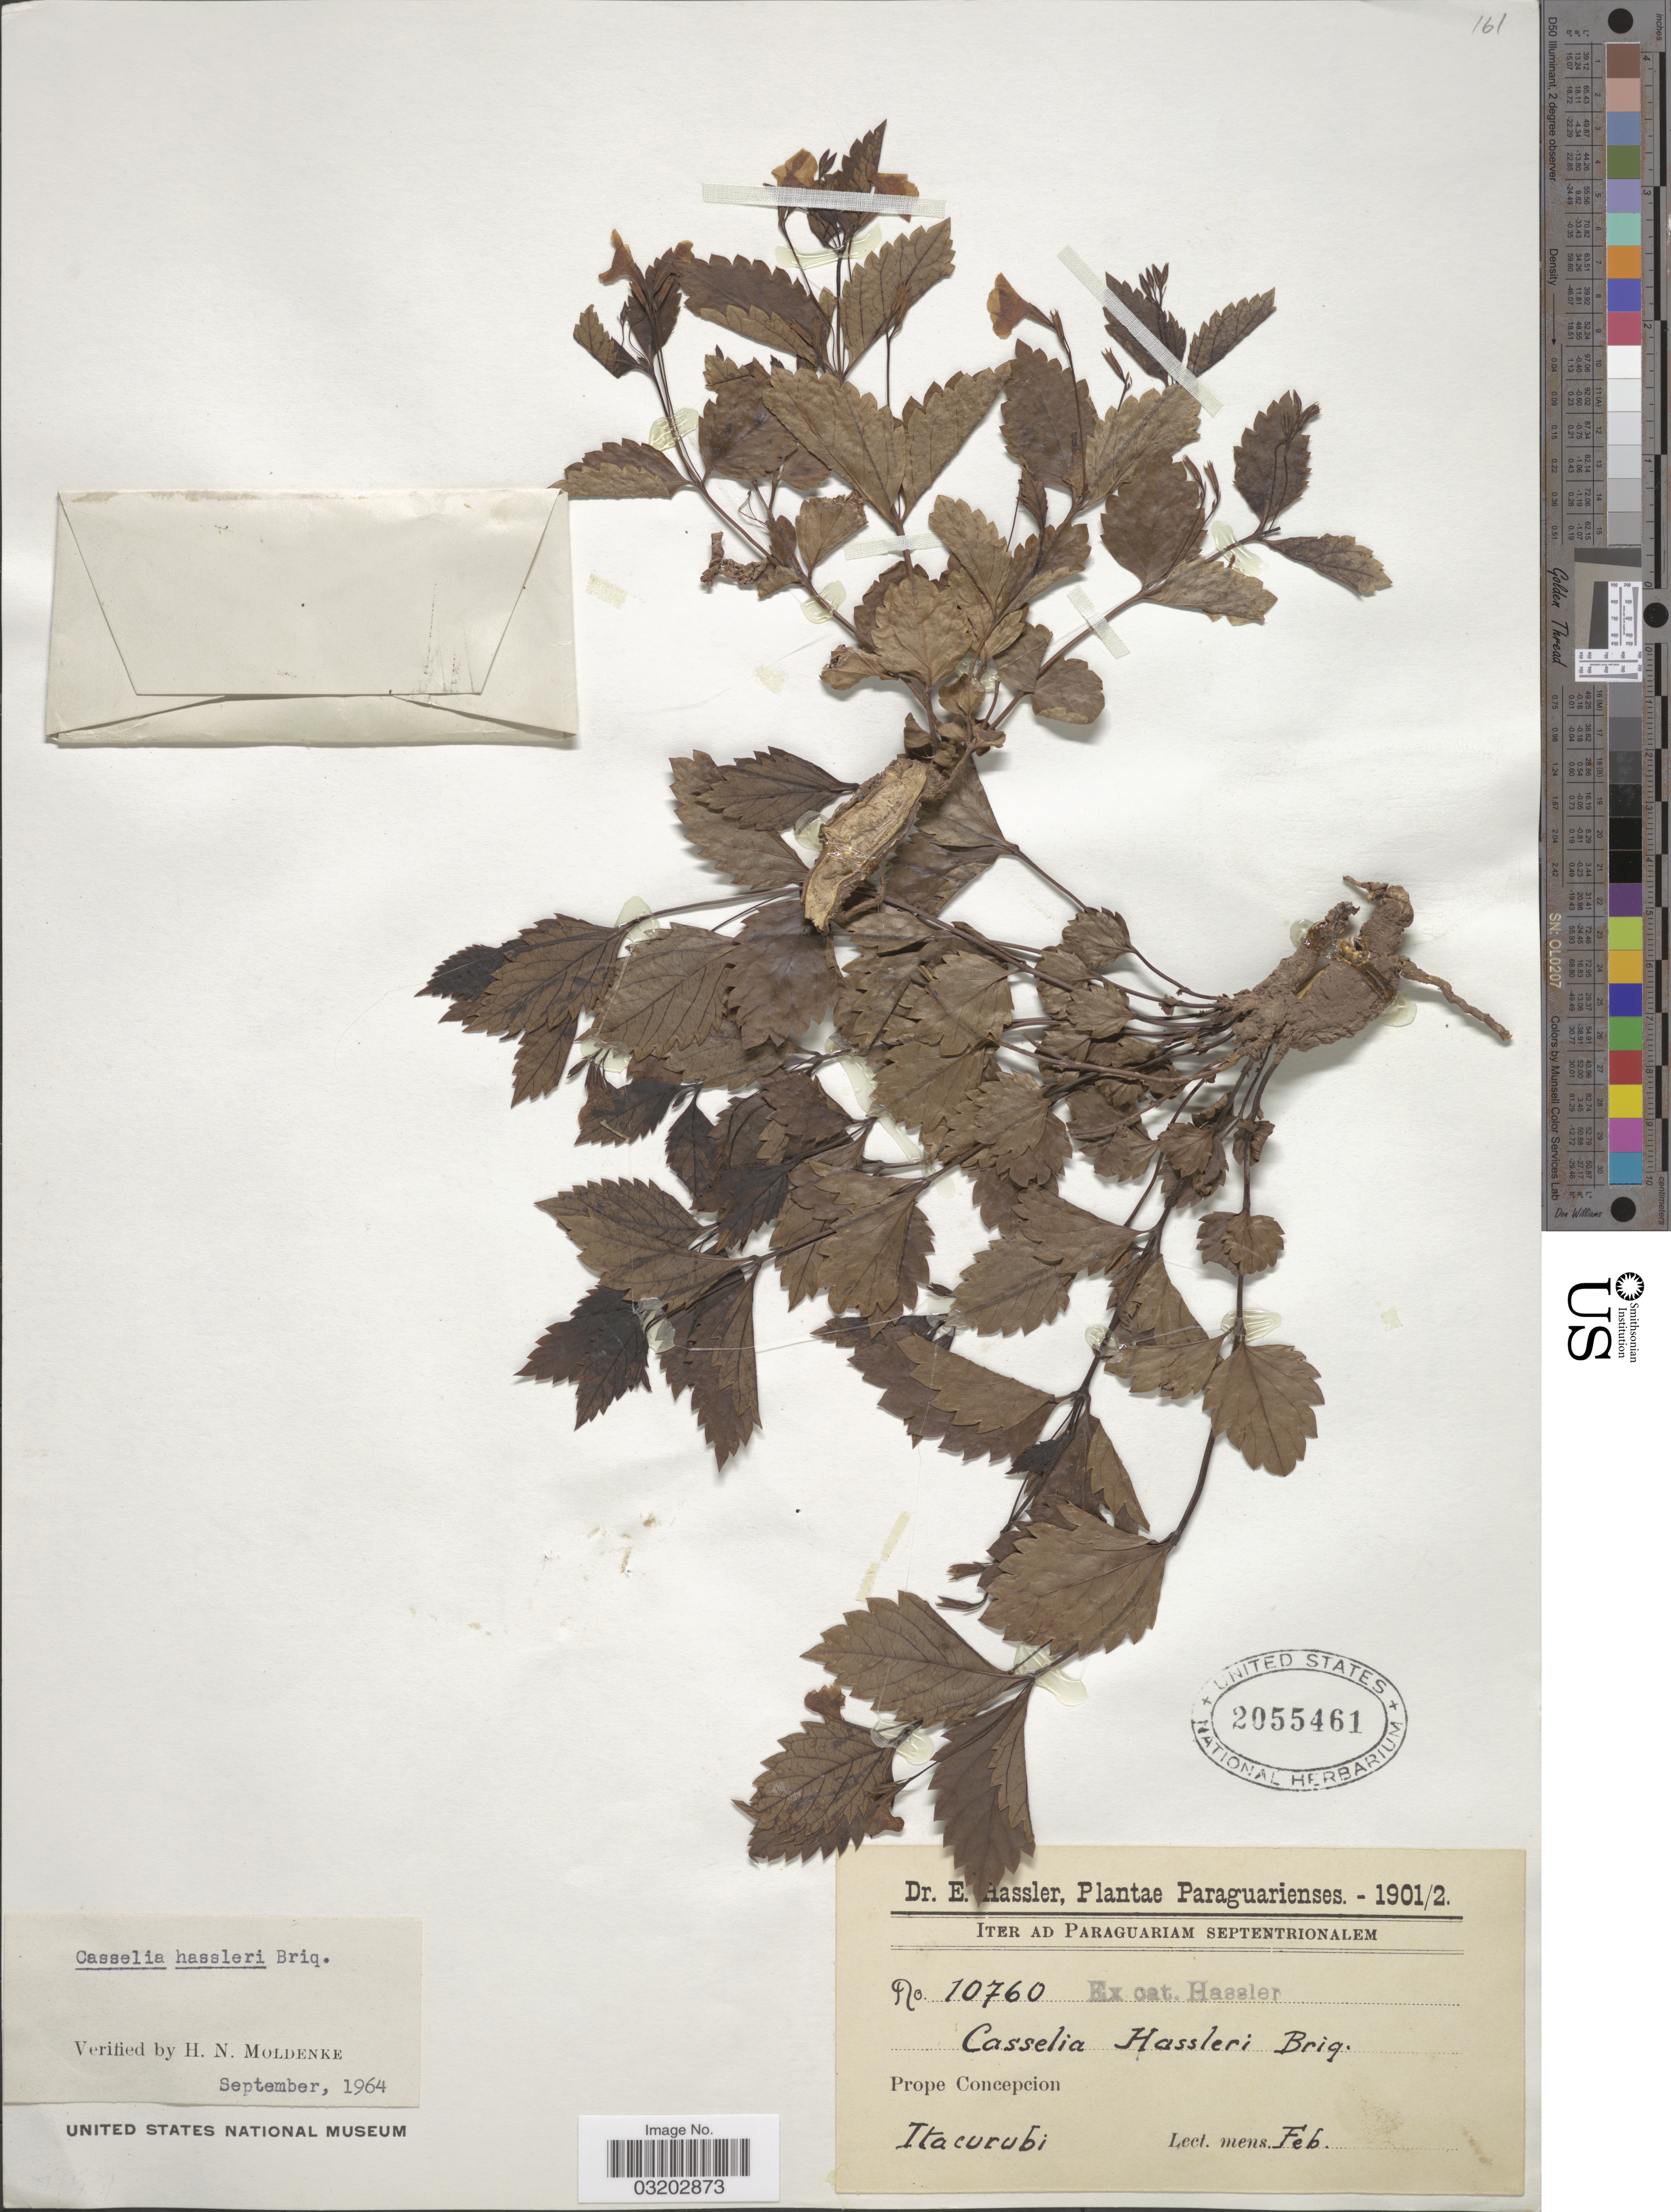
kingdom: Plantae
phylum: Tracheophyta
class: Magnoliopsida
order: Lamiales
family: Verbenaceae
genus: Casselia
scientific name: Casselia hassleri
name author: Briq.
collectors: E. Hassler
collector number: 10760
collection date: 1901-02/1902-02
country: Paraguay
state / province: Concepcion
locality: Prope Concepcion, Itacurubi.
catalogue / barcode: US 2055461